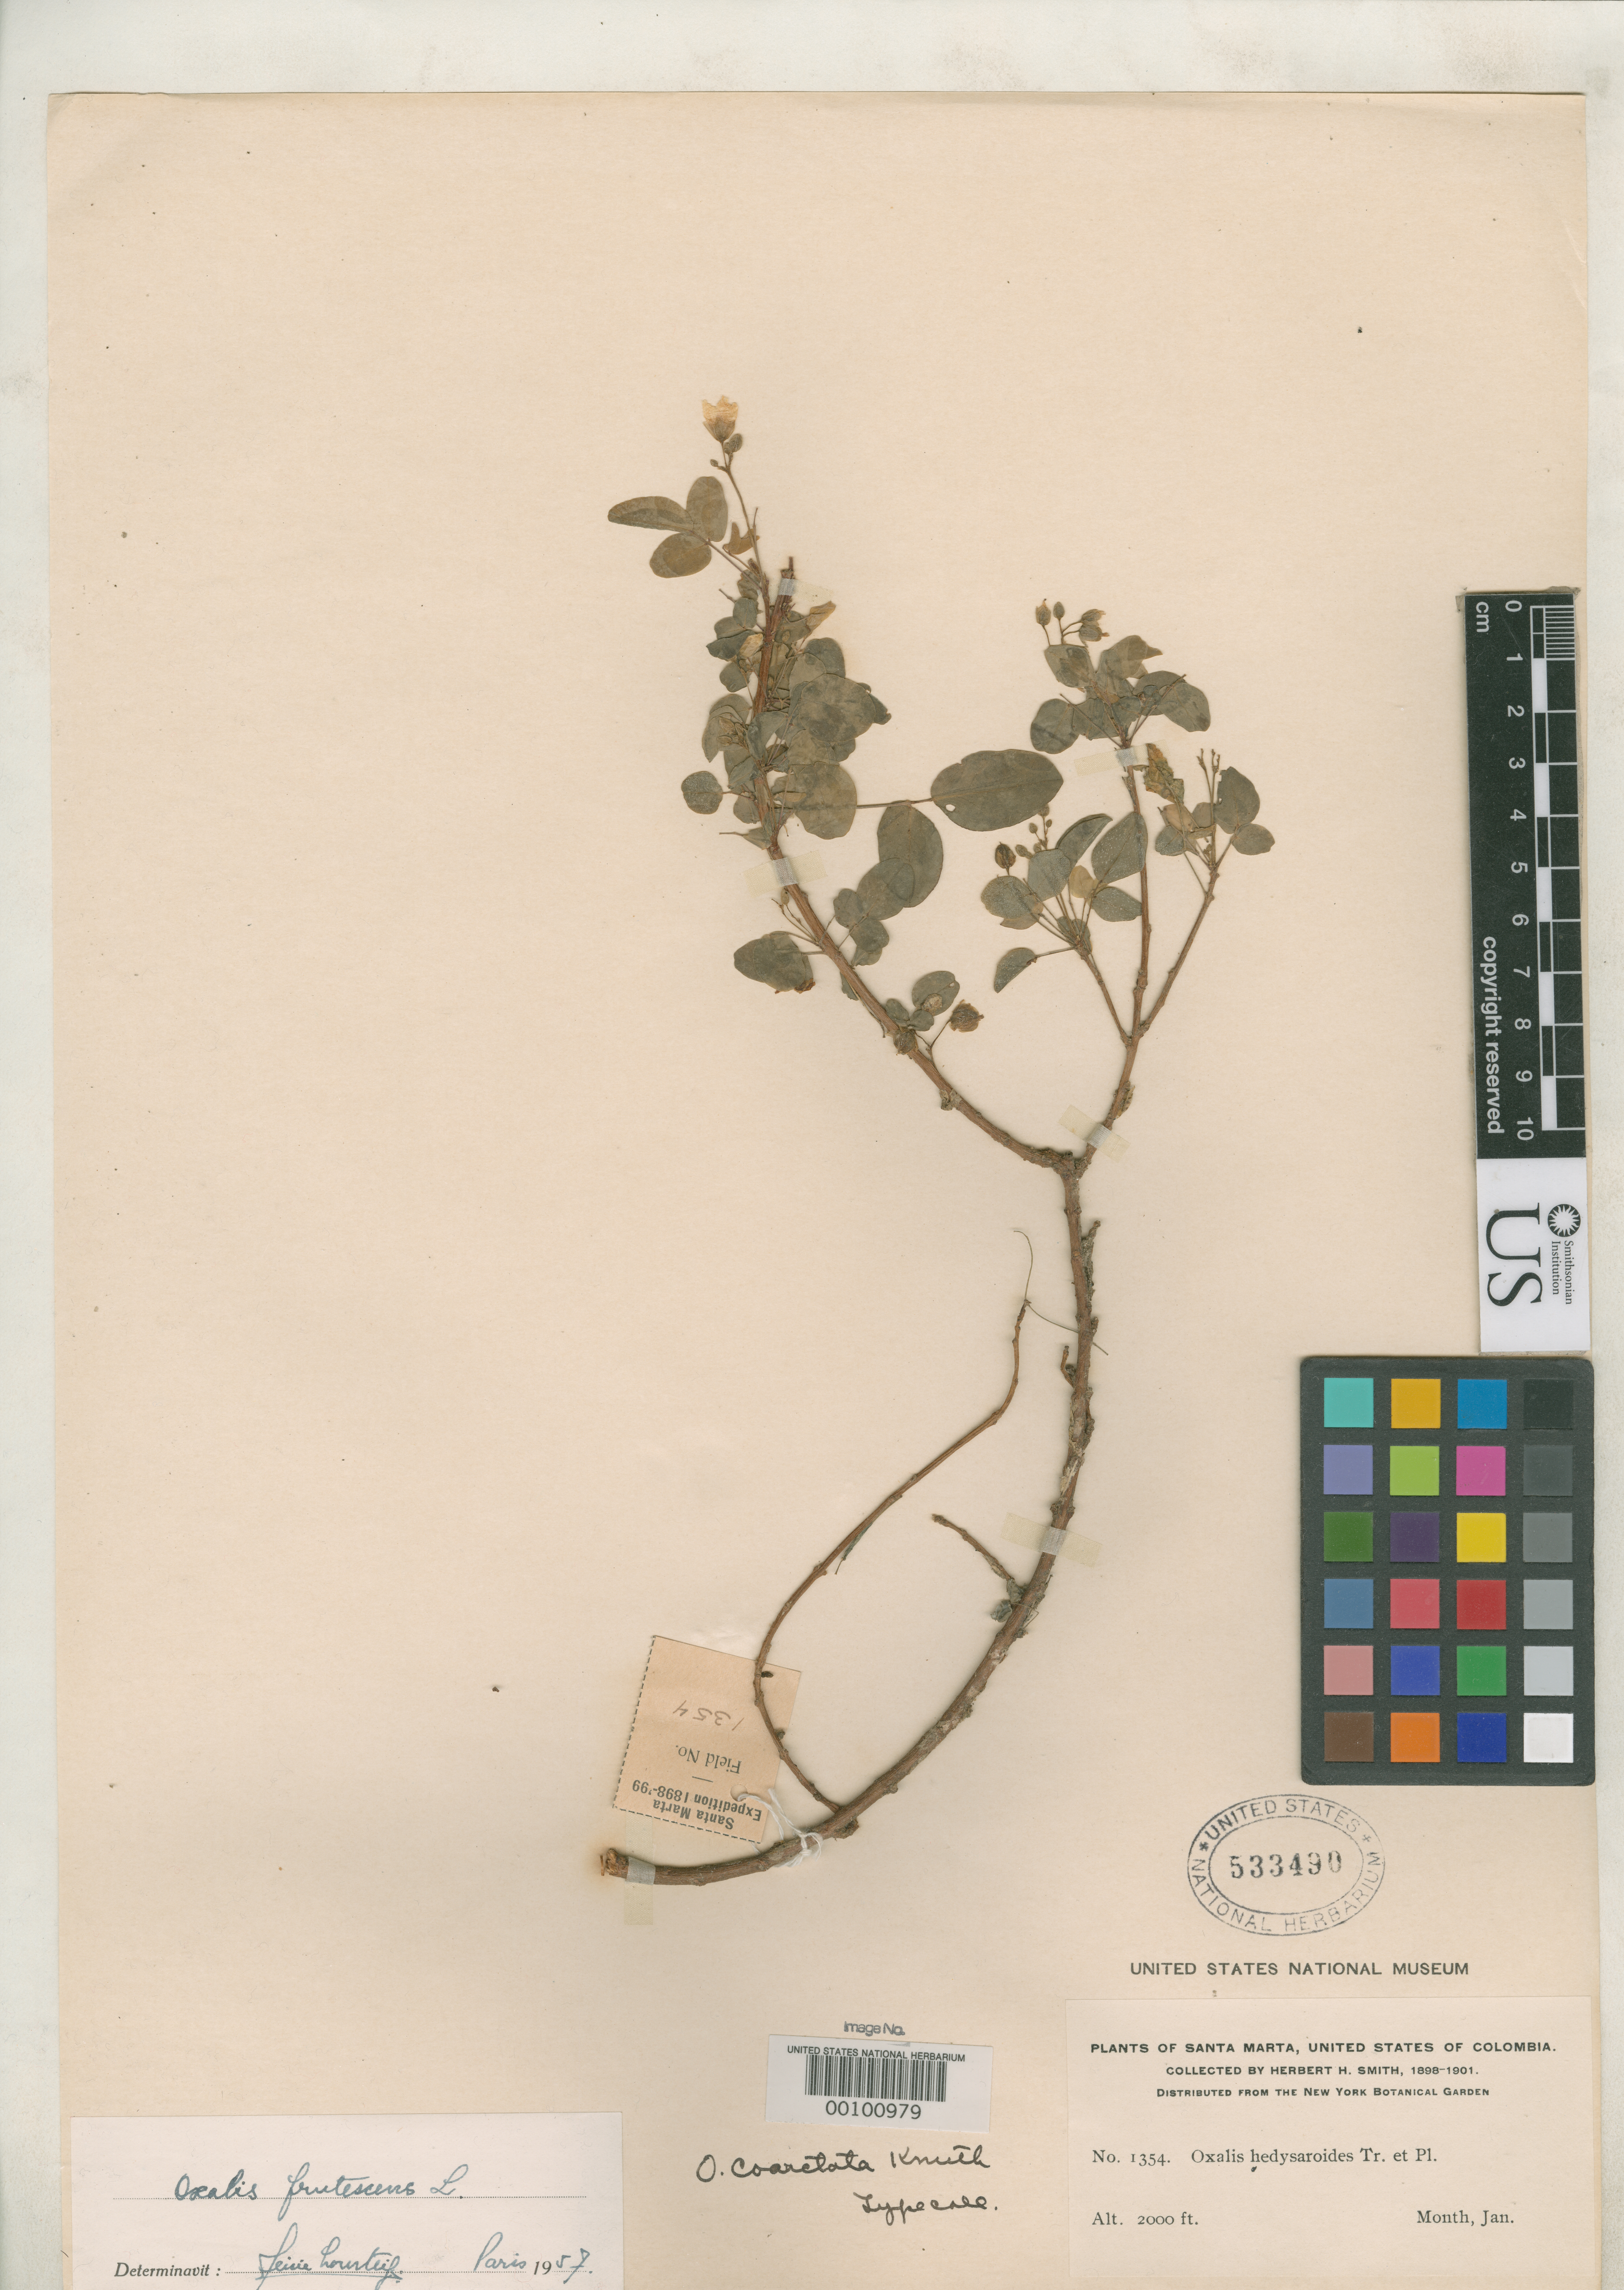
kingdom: Plantae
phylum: Tracheophyta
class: Magnoliopsida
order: Oxalidales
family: Oxalidaceae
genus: Oxalis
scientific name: Oxalis coarctata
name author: R. Knuth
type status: Isotype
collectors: Herbert H. Smith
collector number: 1354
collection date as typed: Jan 1898 to -- Jan 1901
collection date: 1898-01/1901-01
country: Colombia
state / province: Magdalena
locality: Santa Marta.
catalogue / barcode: US 533490